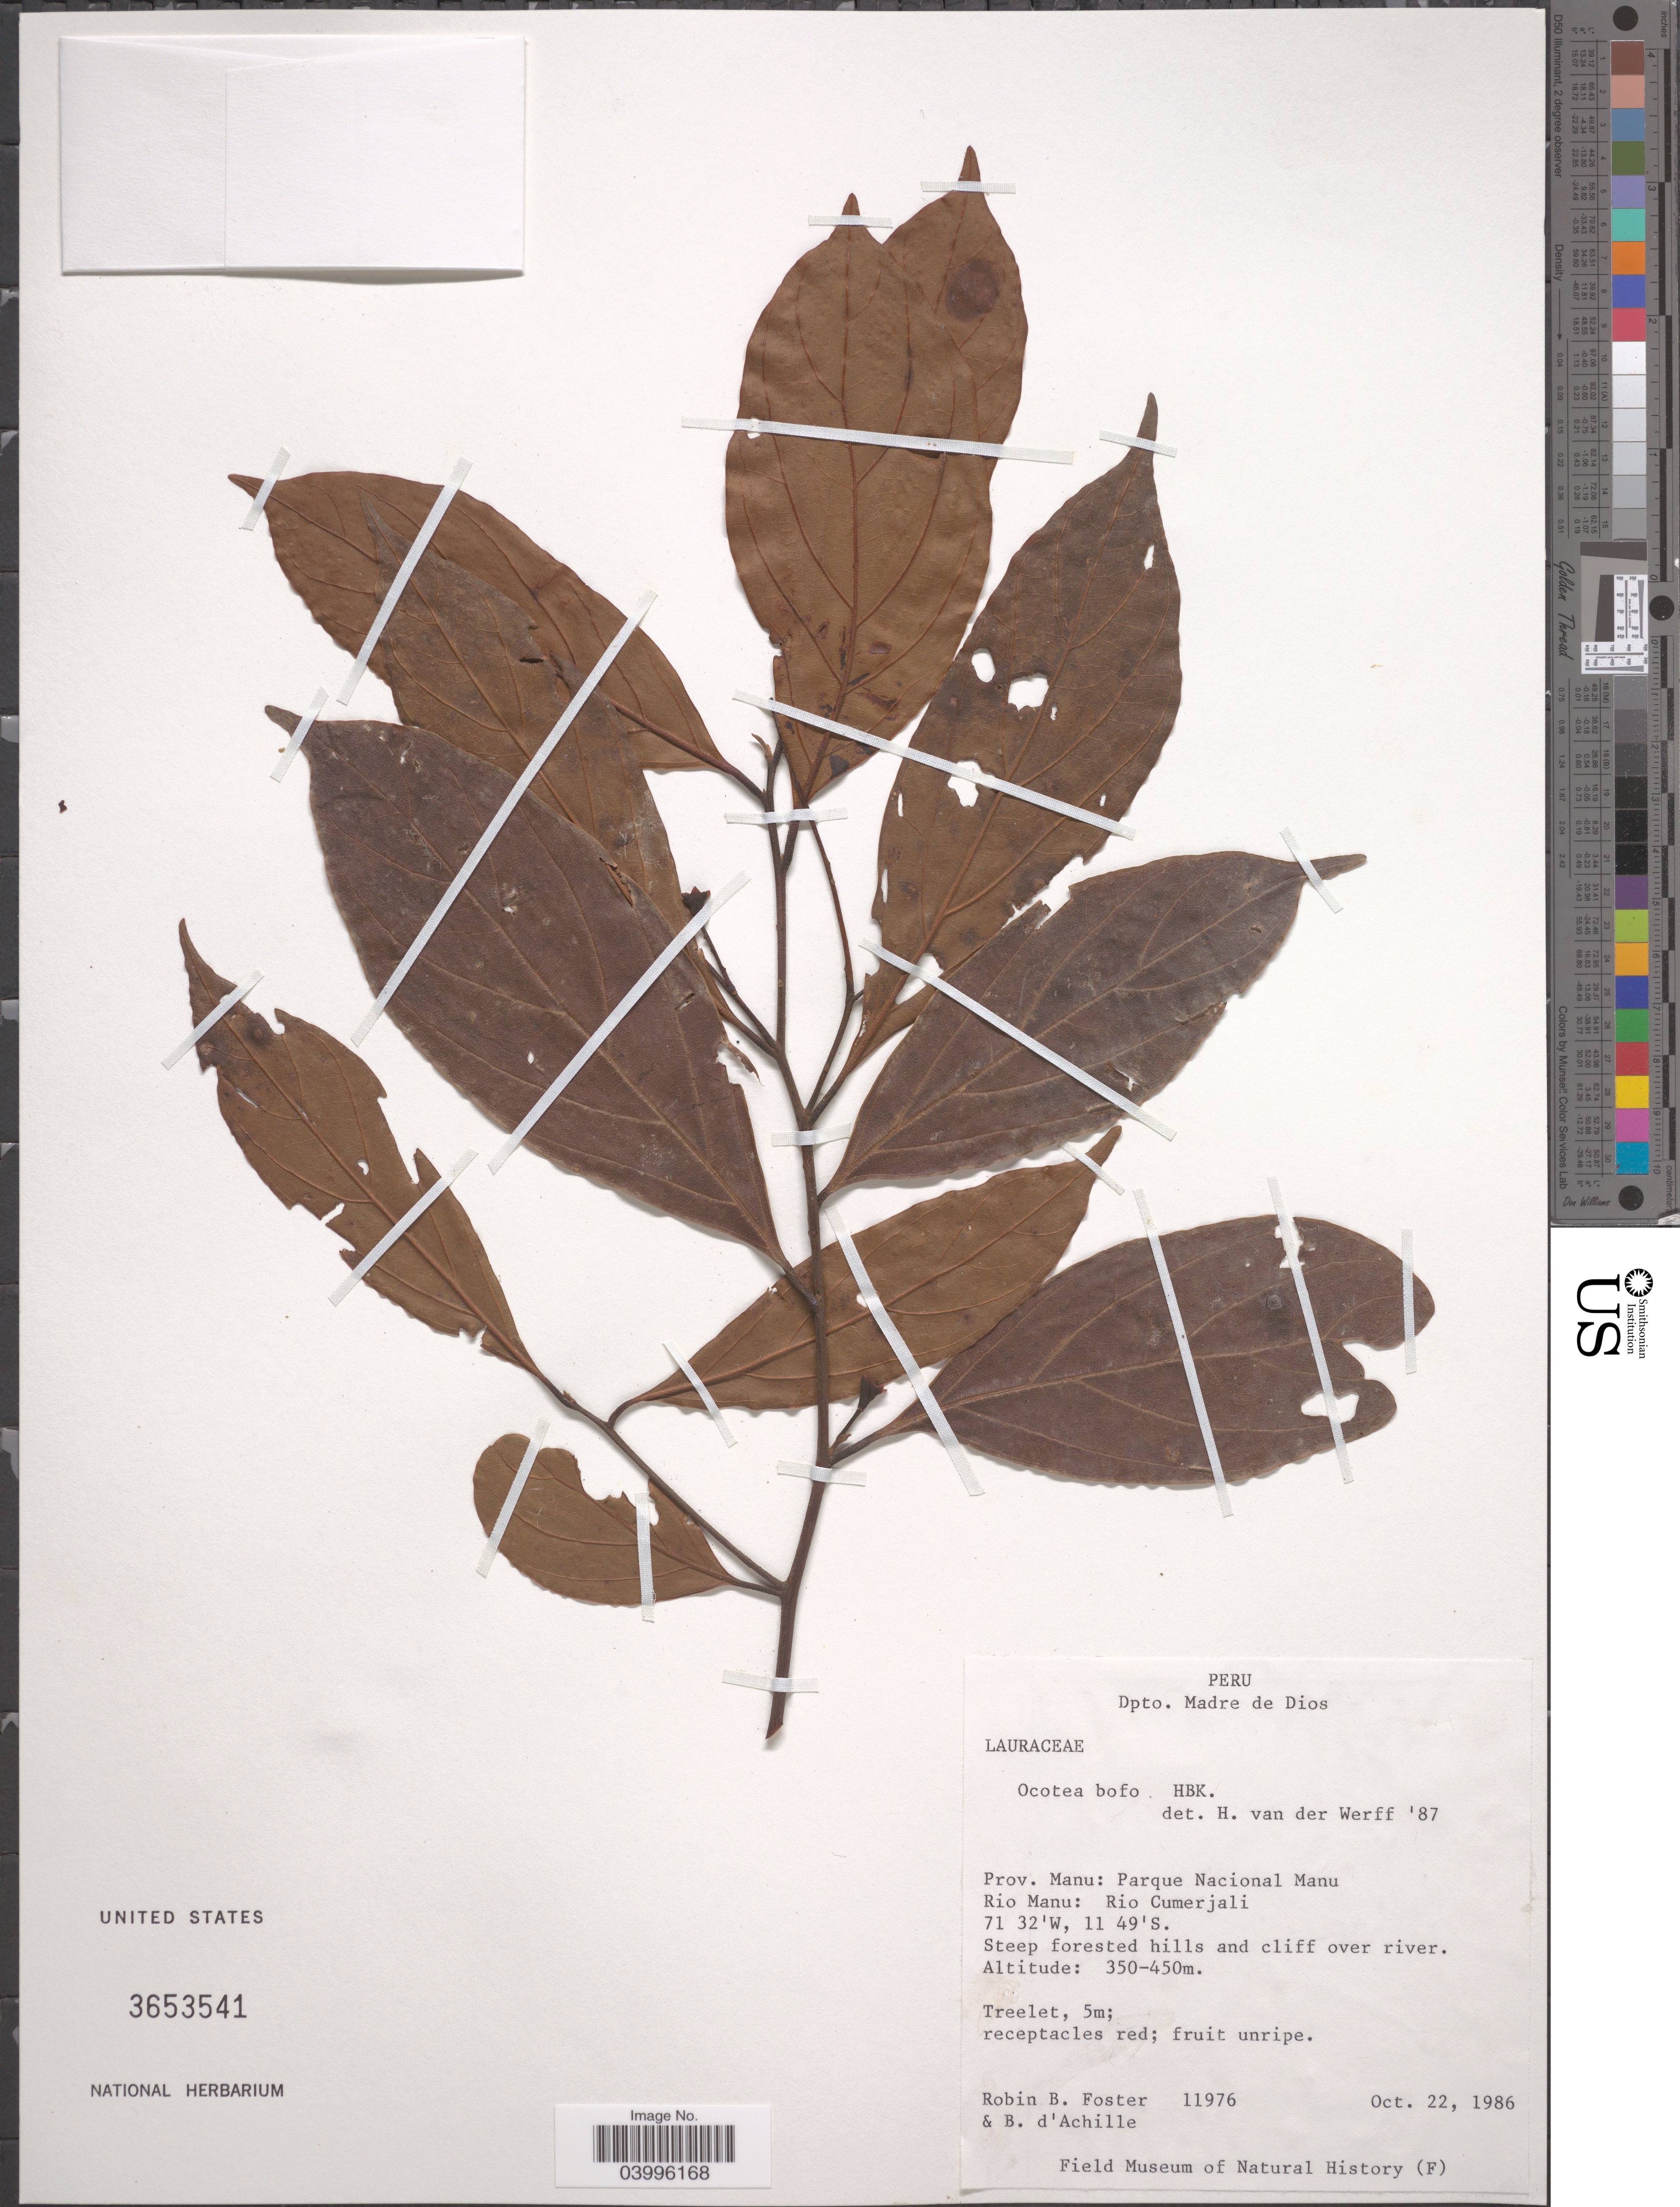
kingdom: Plantae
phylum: Tracheophyta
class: Magnoliopsida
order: Laurales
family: Lauraceae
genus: Ocotea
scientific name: Ocotea bofo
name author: Kunth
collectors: R. B. Foster & B. d'Achille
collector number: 11976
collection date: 1986-10-22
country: Peru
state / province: Madre de Dios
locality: Dpto. Madre de Dios. Prov. Manu: Parque Nacional Manu. Rio Manu: Rio Cumerjali.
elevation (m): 350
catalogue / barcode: US 3653541